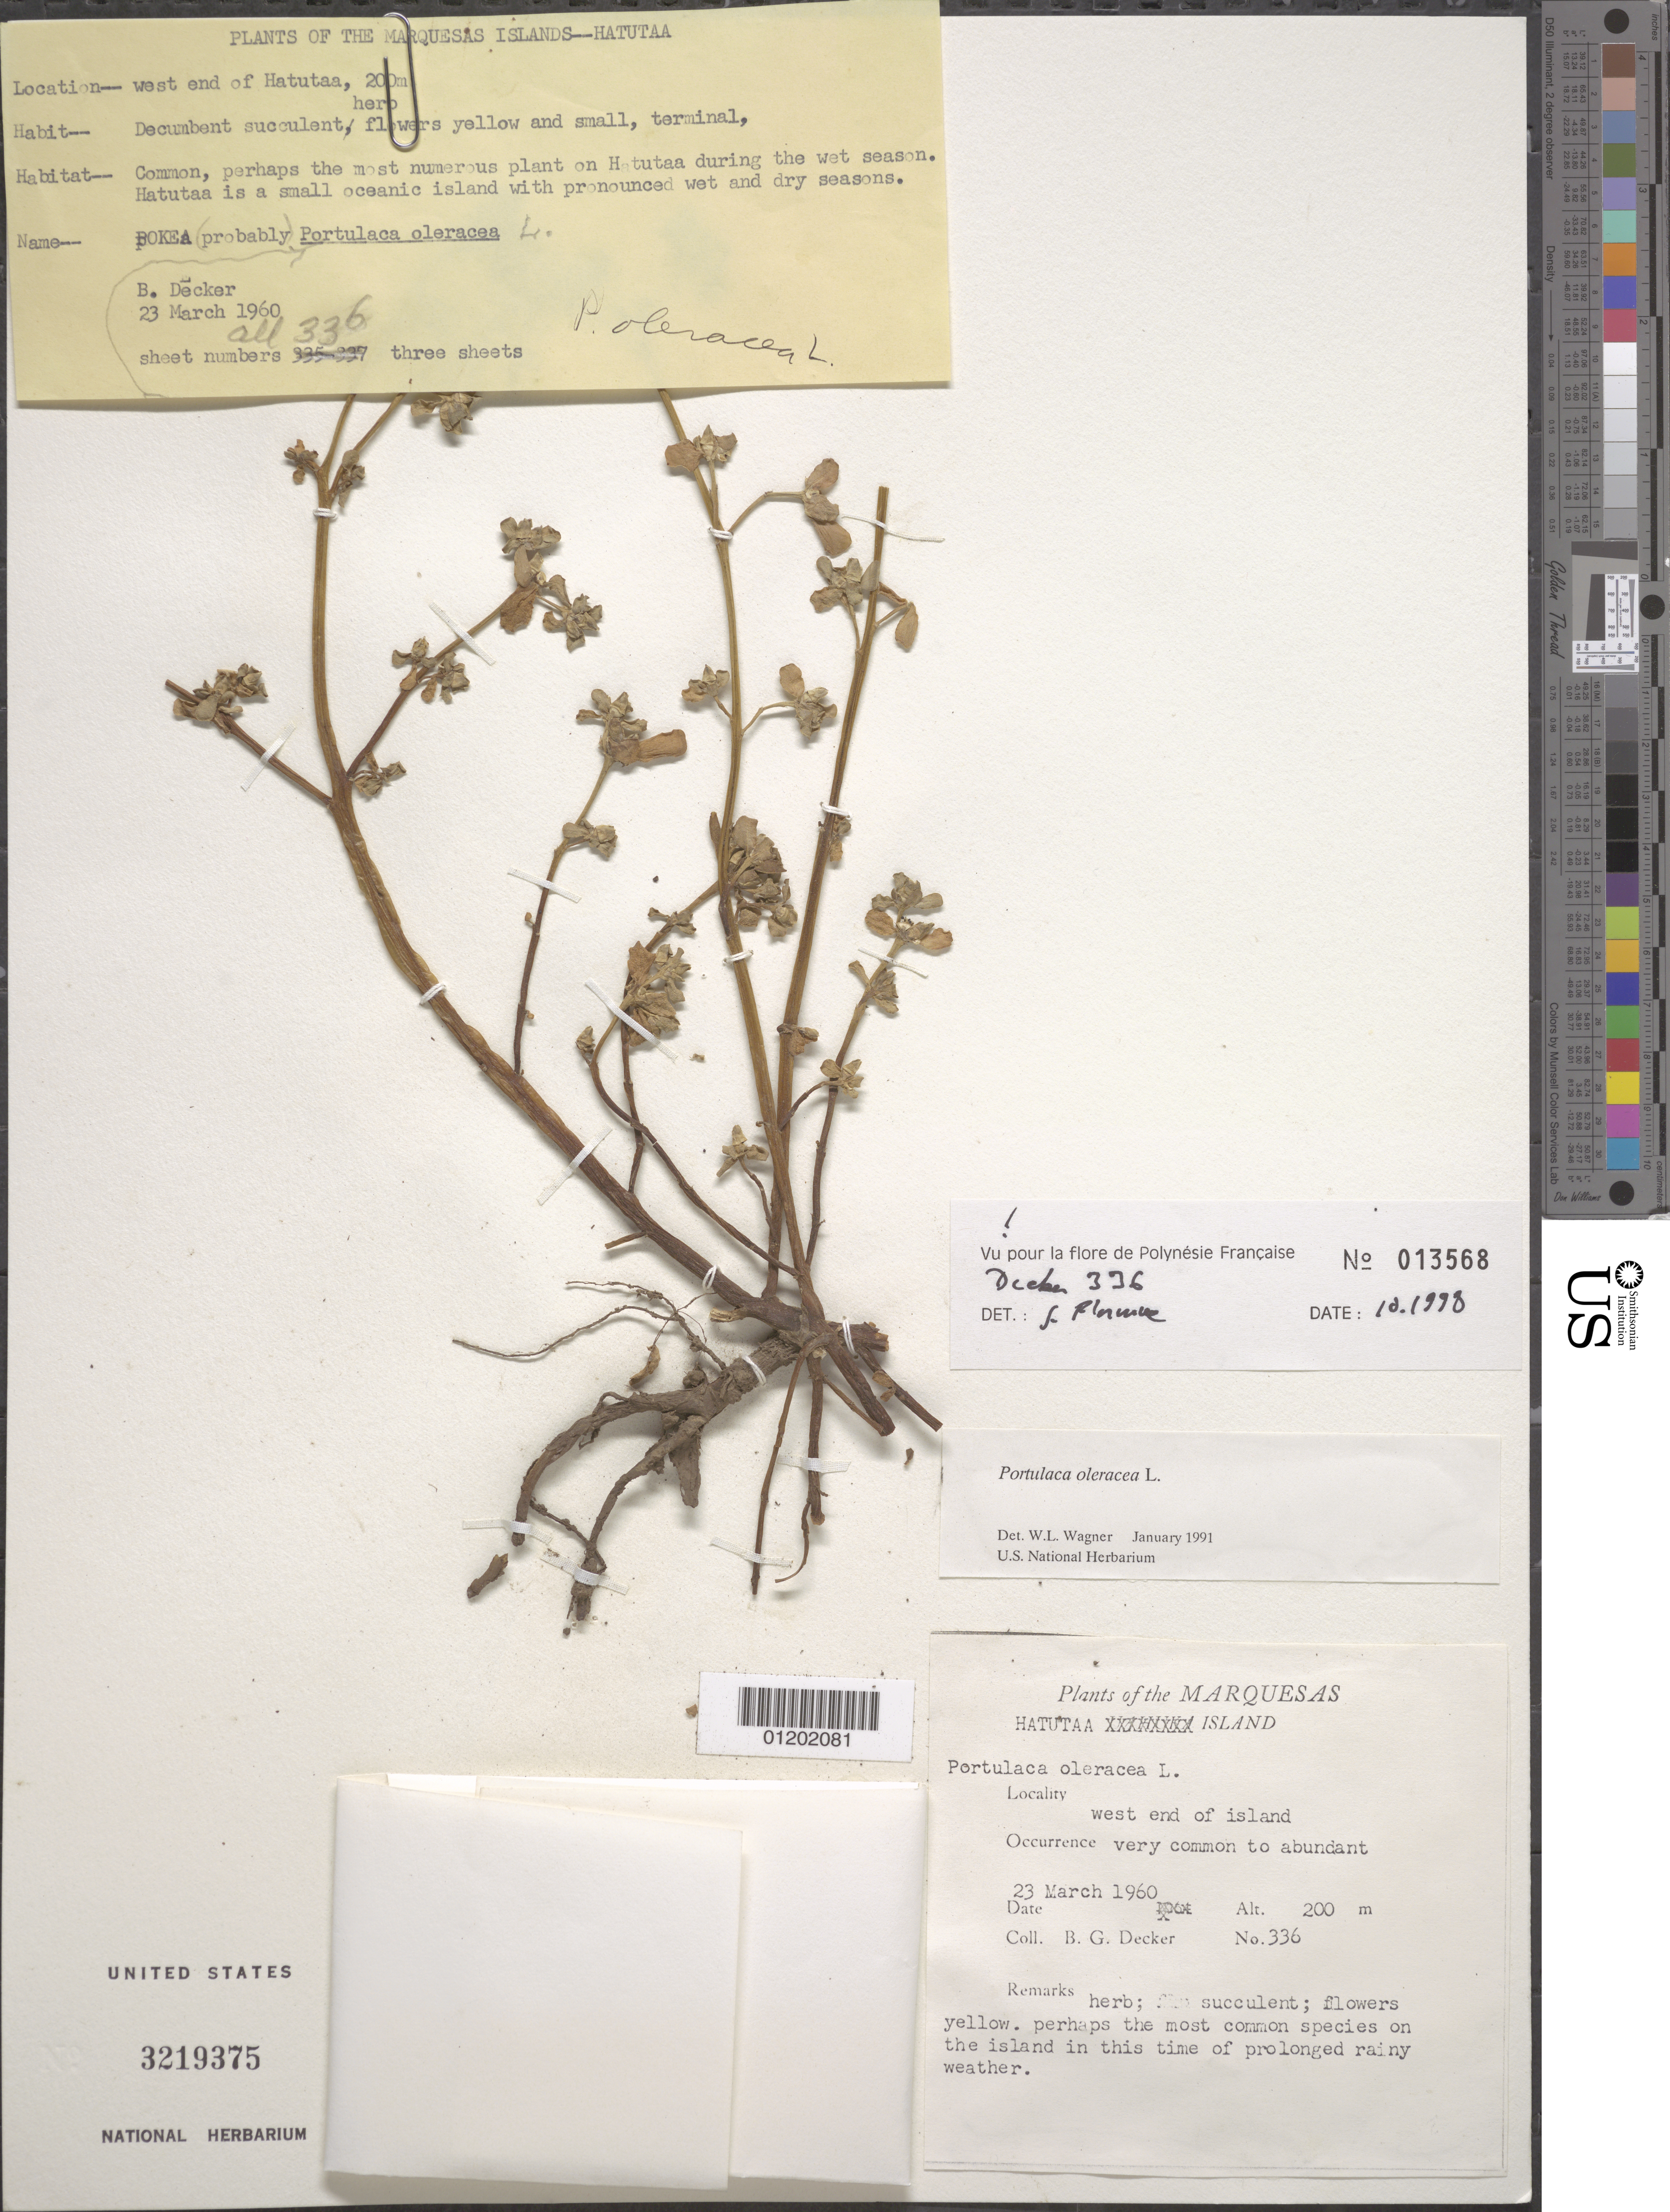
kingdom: Plantae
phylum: Tracheophyta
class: Magnoliopsida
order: Caryophyllales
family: Portulacaceae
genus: Portulaca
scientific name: Portulaca oleracea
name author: L.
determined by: Wagner, W. L., (BOT), Smithsonian Institution - National Museum of Natural History (UNITED STATES)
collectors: B. G. Decker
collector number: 336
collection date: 1960-03-23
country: French Polynesia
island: Hatutaa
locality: W end of island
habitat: Very common to abundant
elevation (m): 200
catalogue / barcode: US 3219375